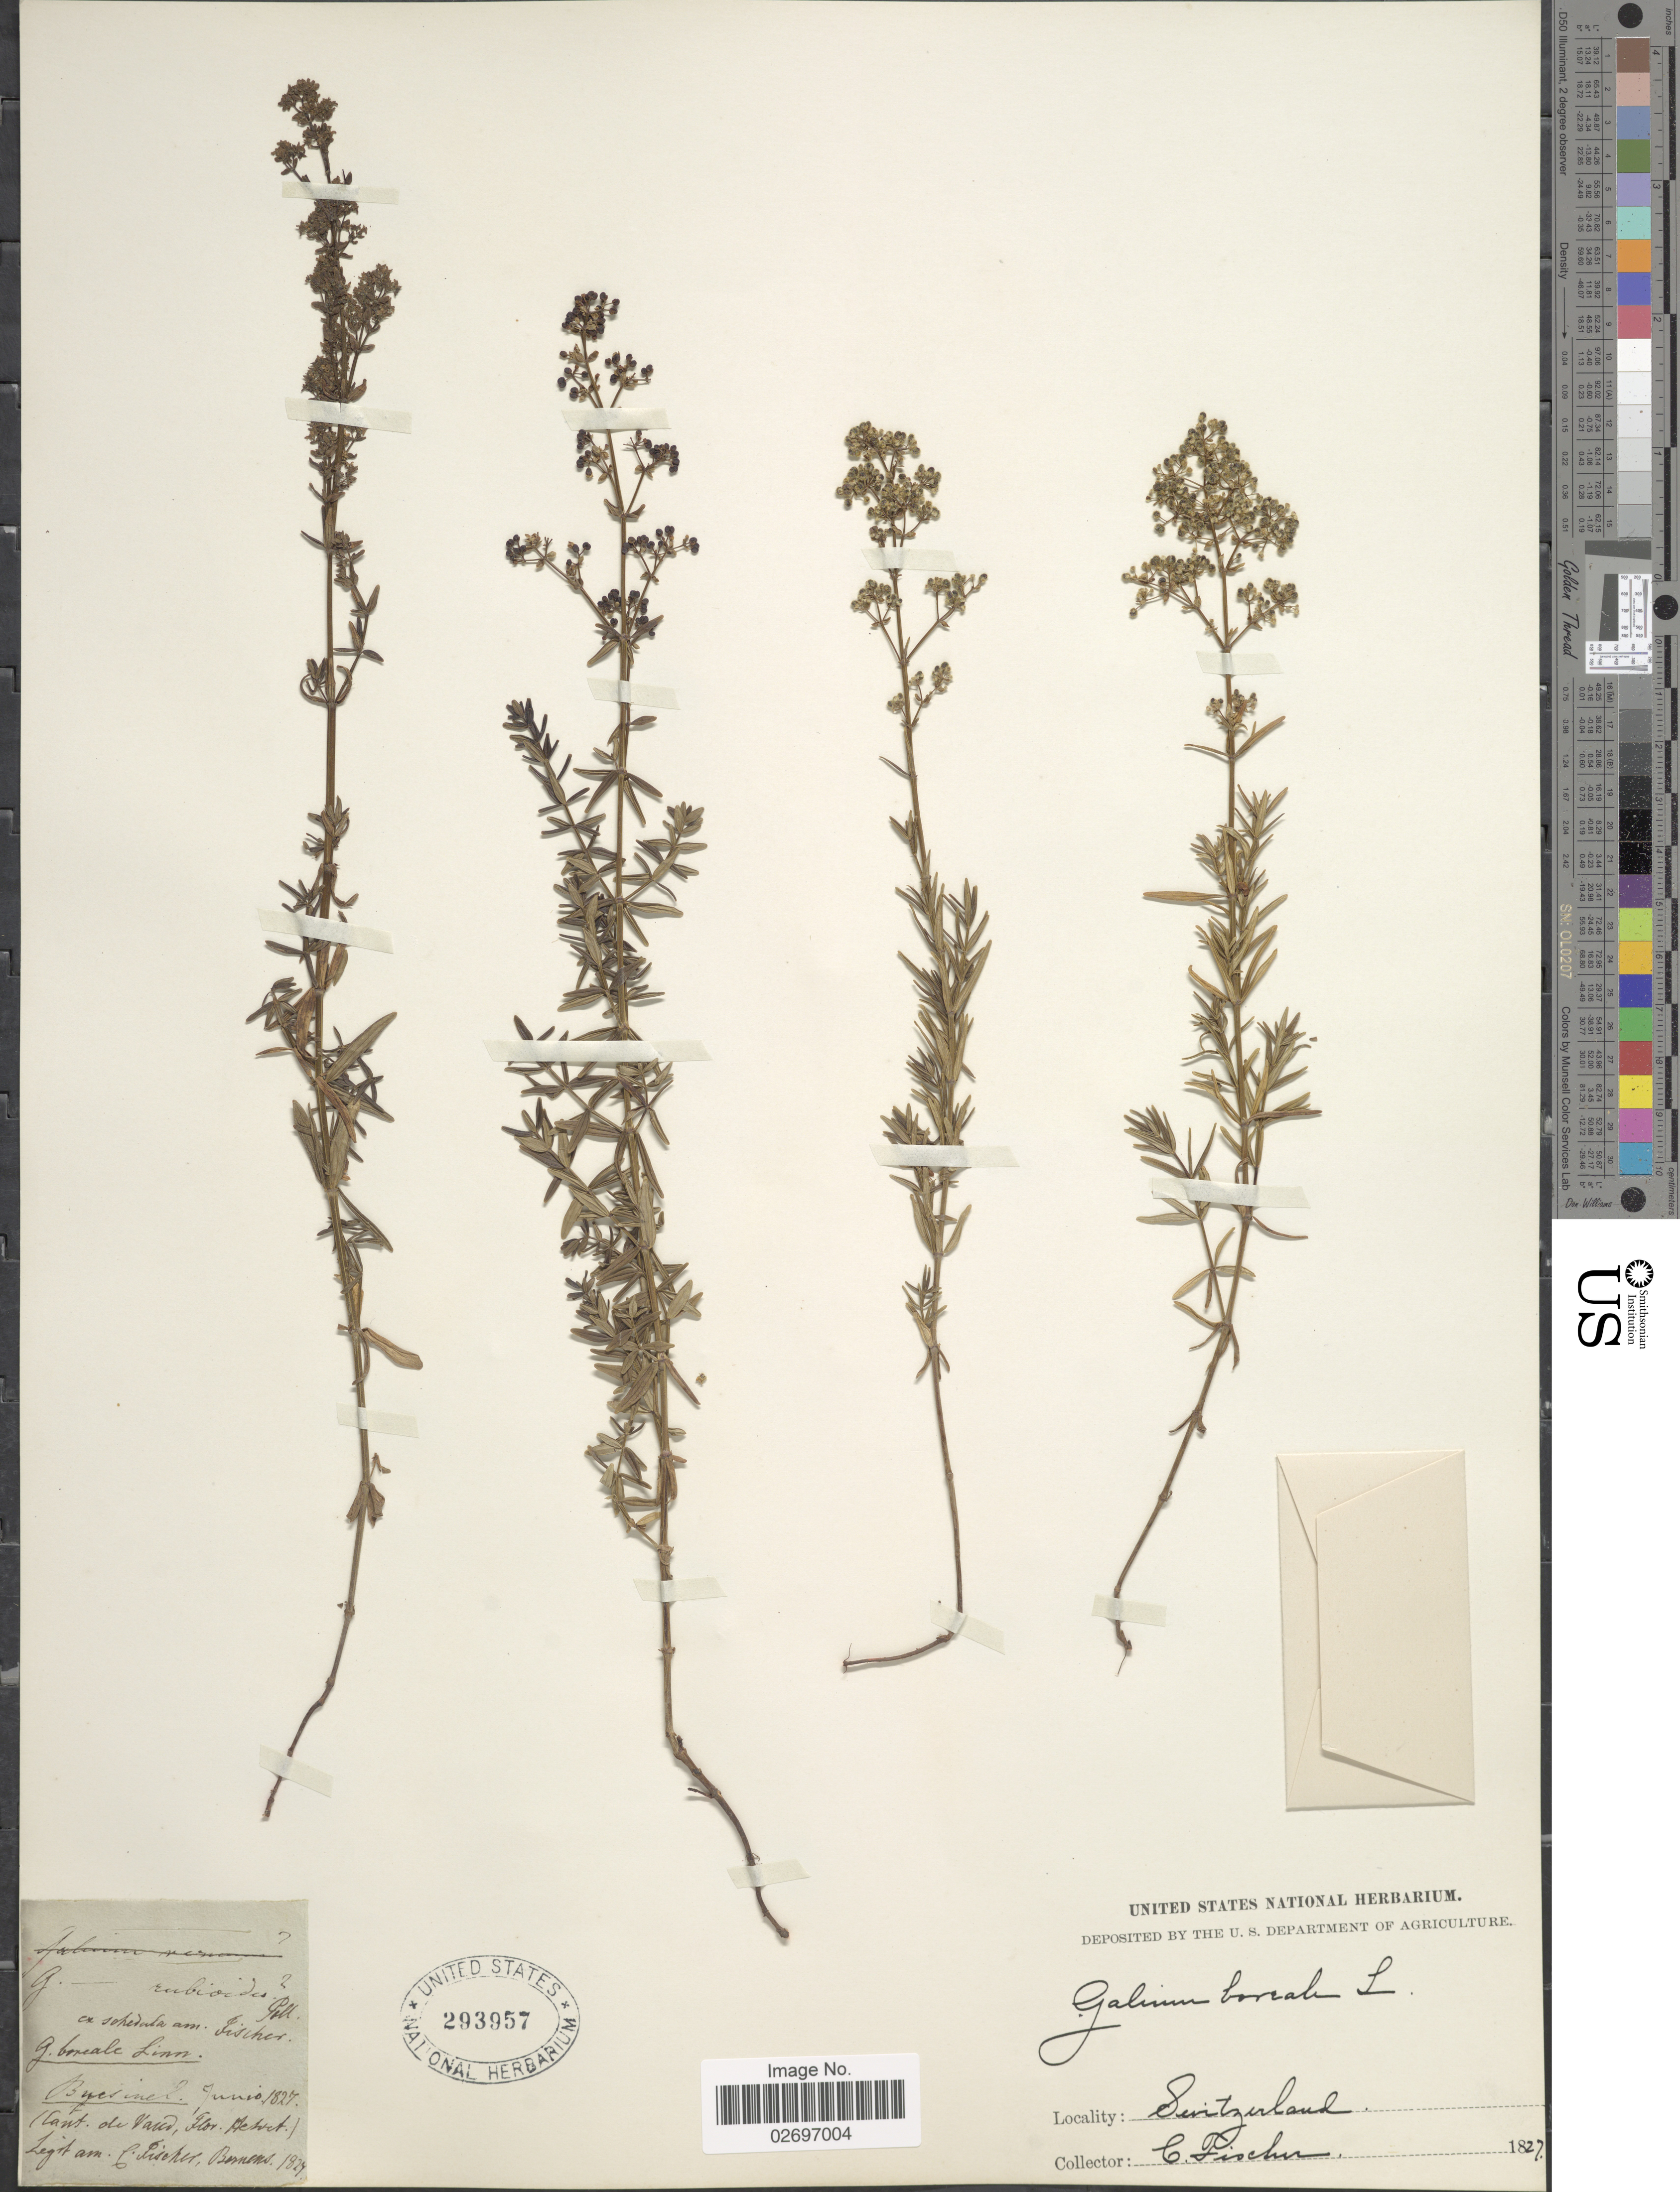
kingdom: Plantae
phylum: Tracheophyta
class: Magnoliopsida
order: Gentianales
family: Rubiaceae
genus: Galium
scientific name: Galium boreale L.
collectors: C. E. C. Fischer & Barnens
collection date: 1827-06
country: Switzerland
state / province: Vaud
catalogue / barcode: US 293957